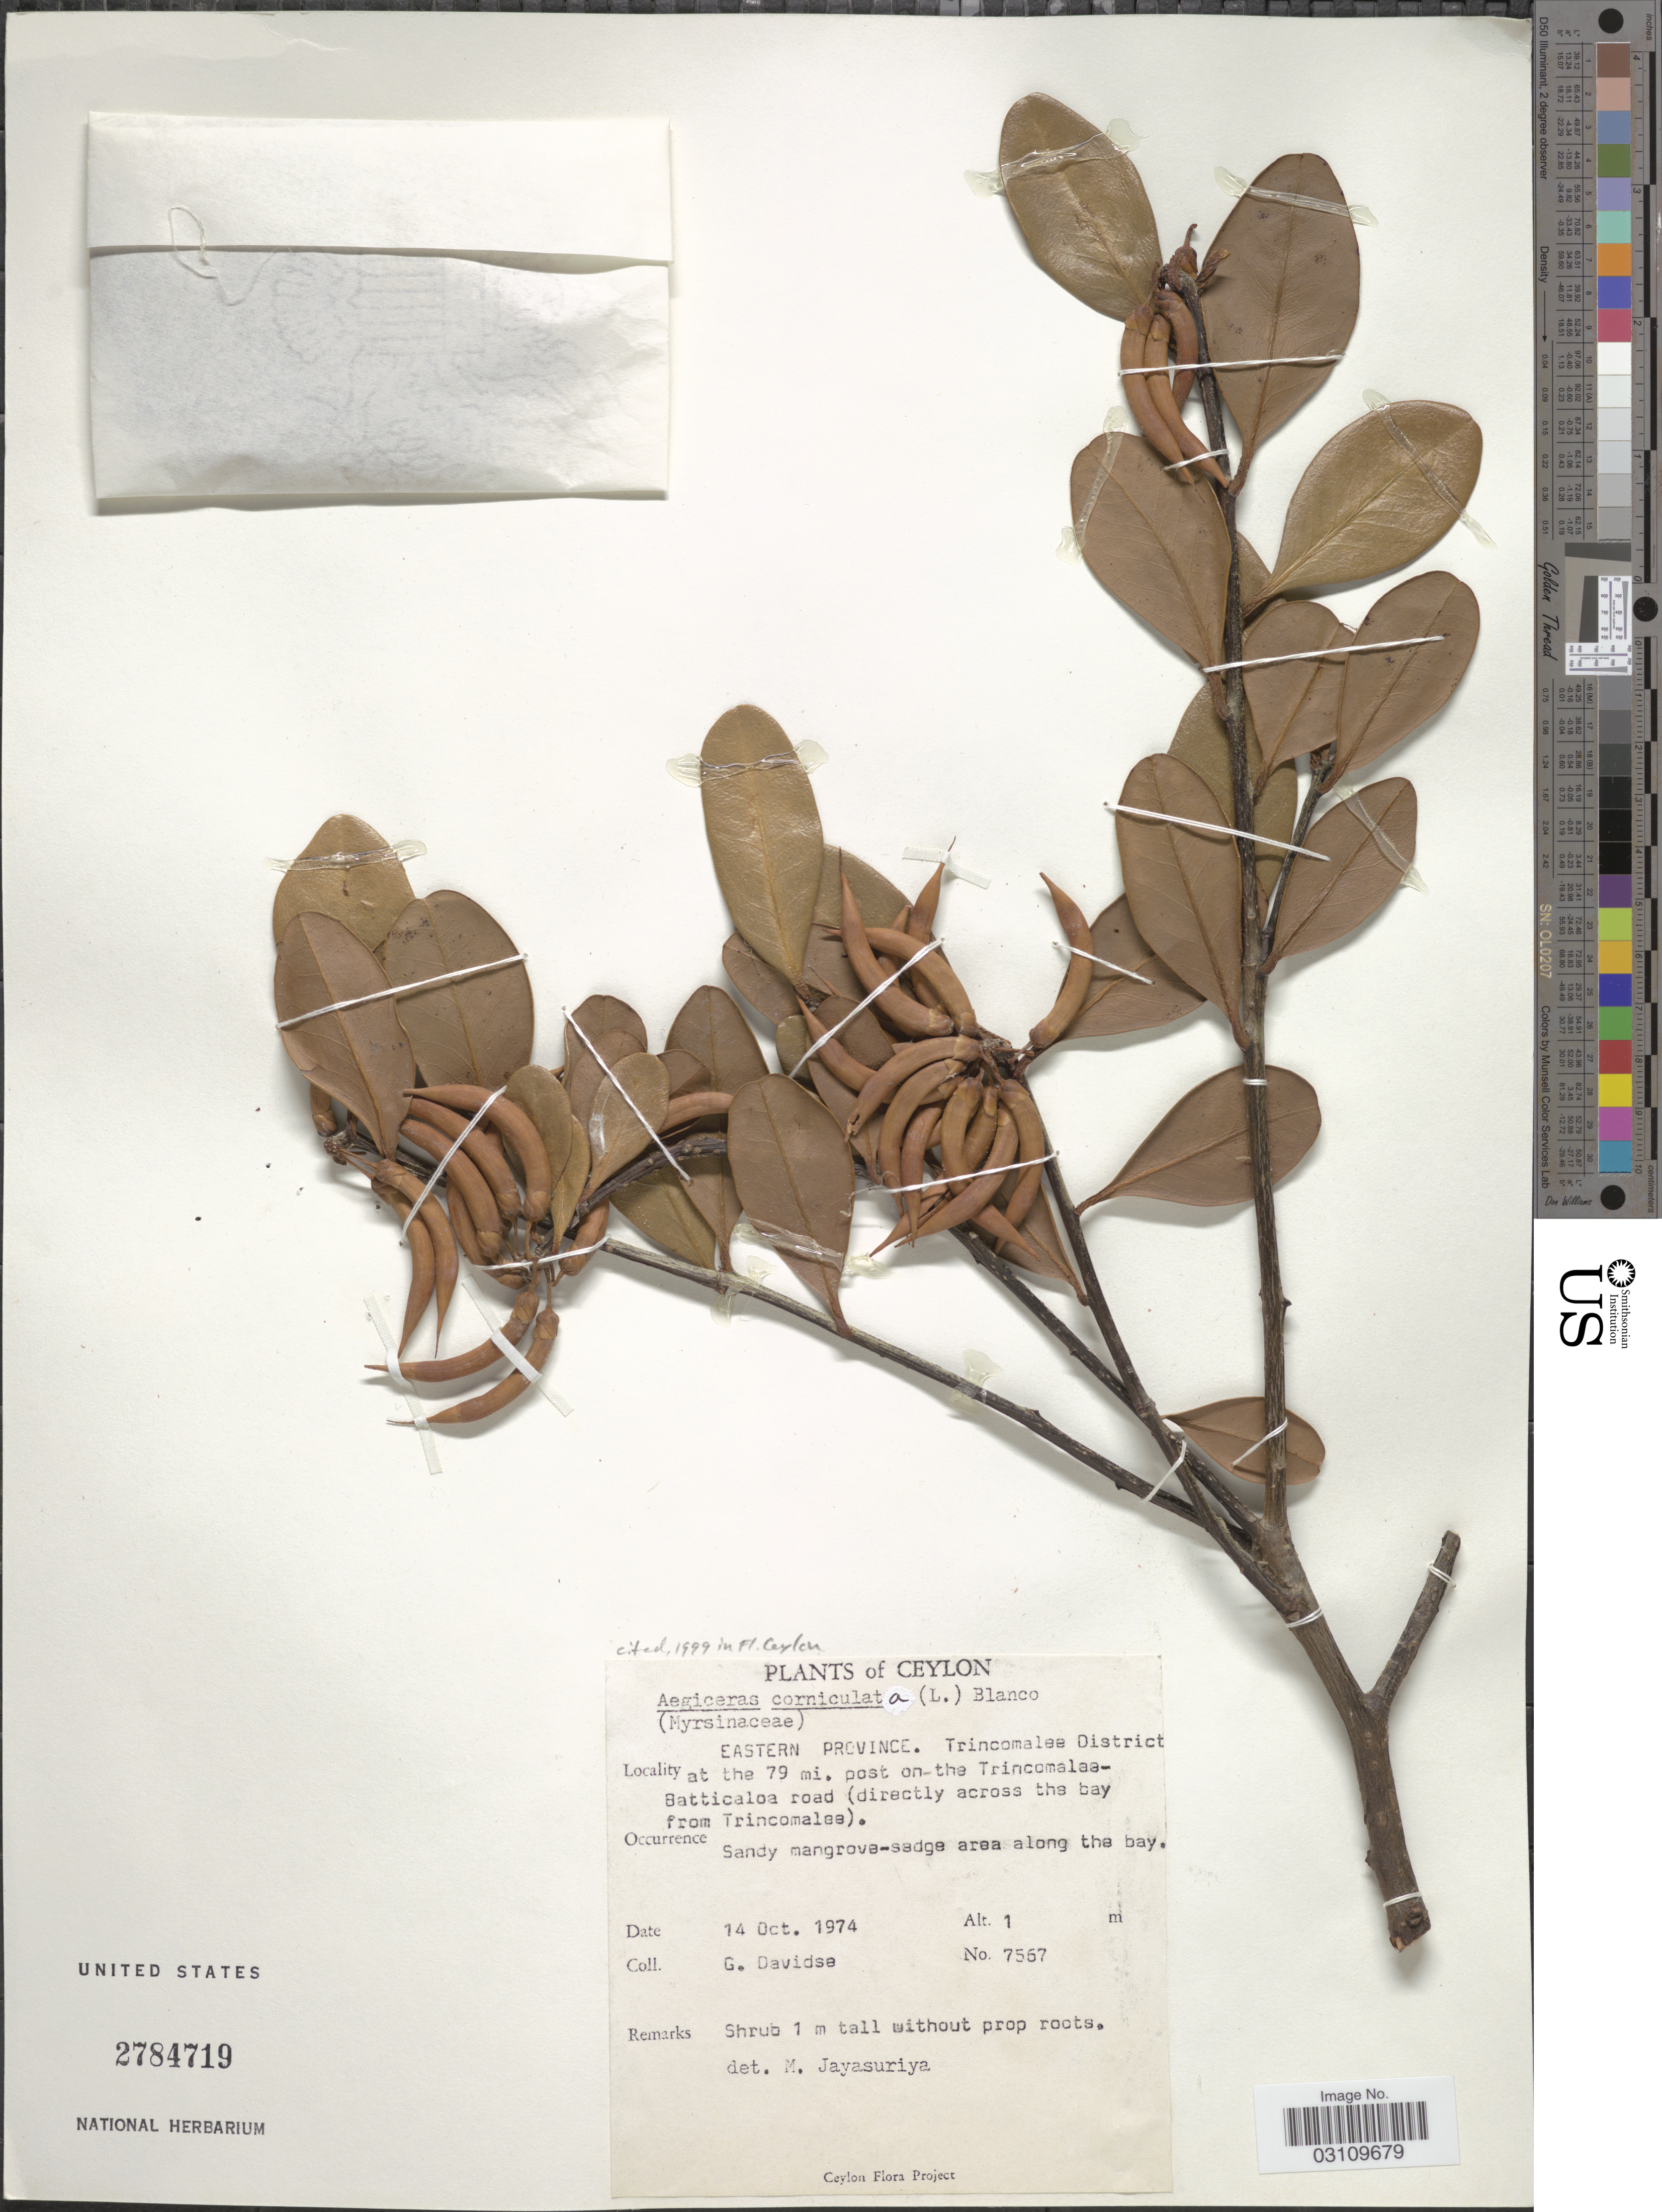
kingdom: Plantae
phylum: Tracheophyta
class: Magnoliopsida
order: Ericales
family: Primulaceae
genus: Aegiceras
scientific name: Aegiceras corniculatum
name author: (L.) Blanco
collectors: G. Davidse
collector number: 7567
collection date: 1974-10-14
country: Sri Lanka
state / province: Eastern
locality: Ceylon. Eastern Province. Trincomalee District at the 79 mi. post on the Trincomalaa-Batticaloa road (directly across the bay from Trincomalee).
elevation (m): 1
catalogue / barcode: US 2784719